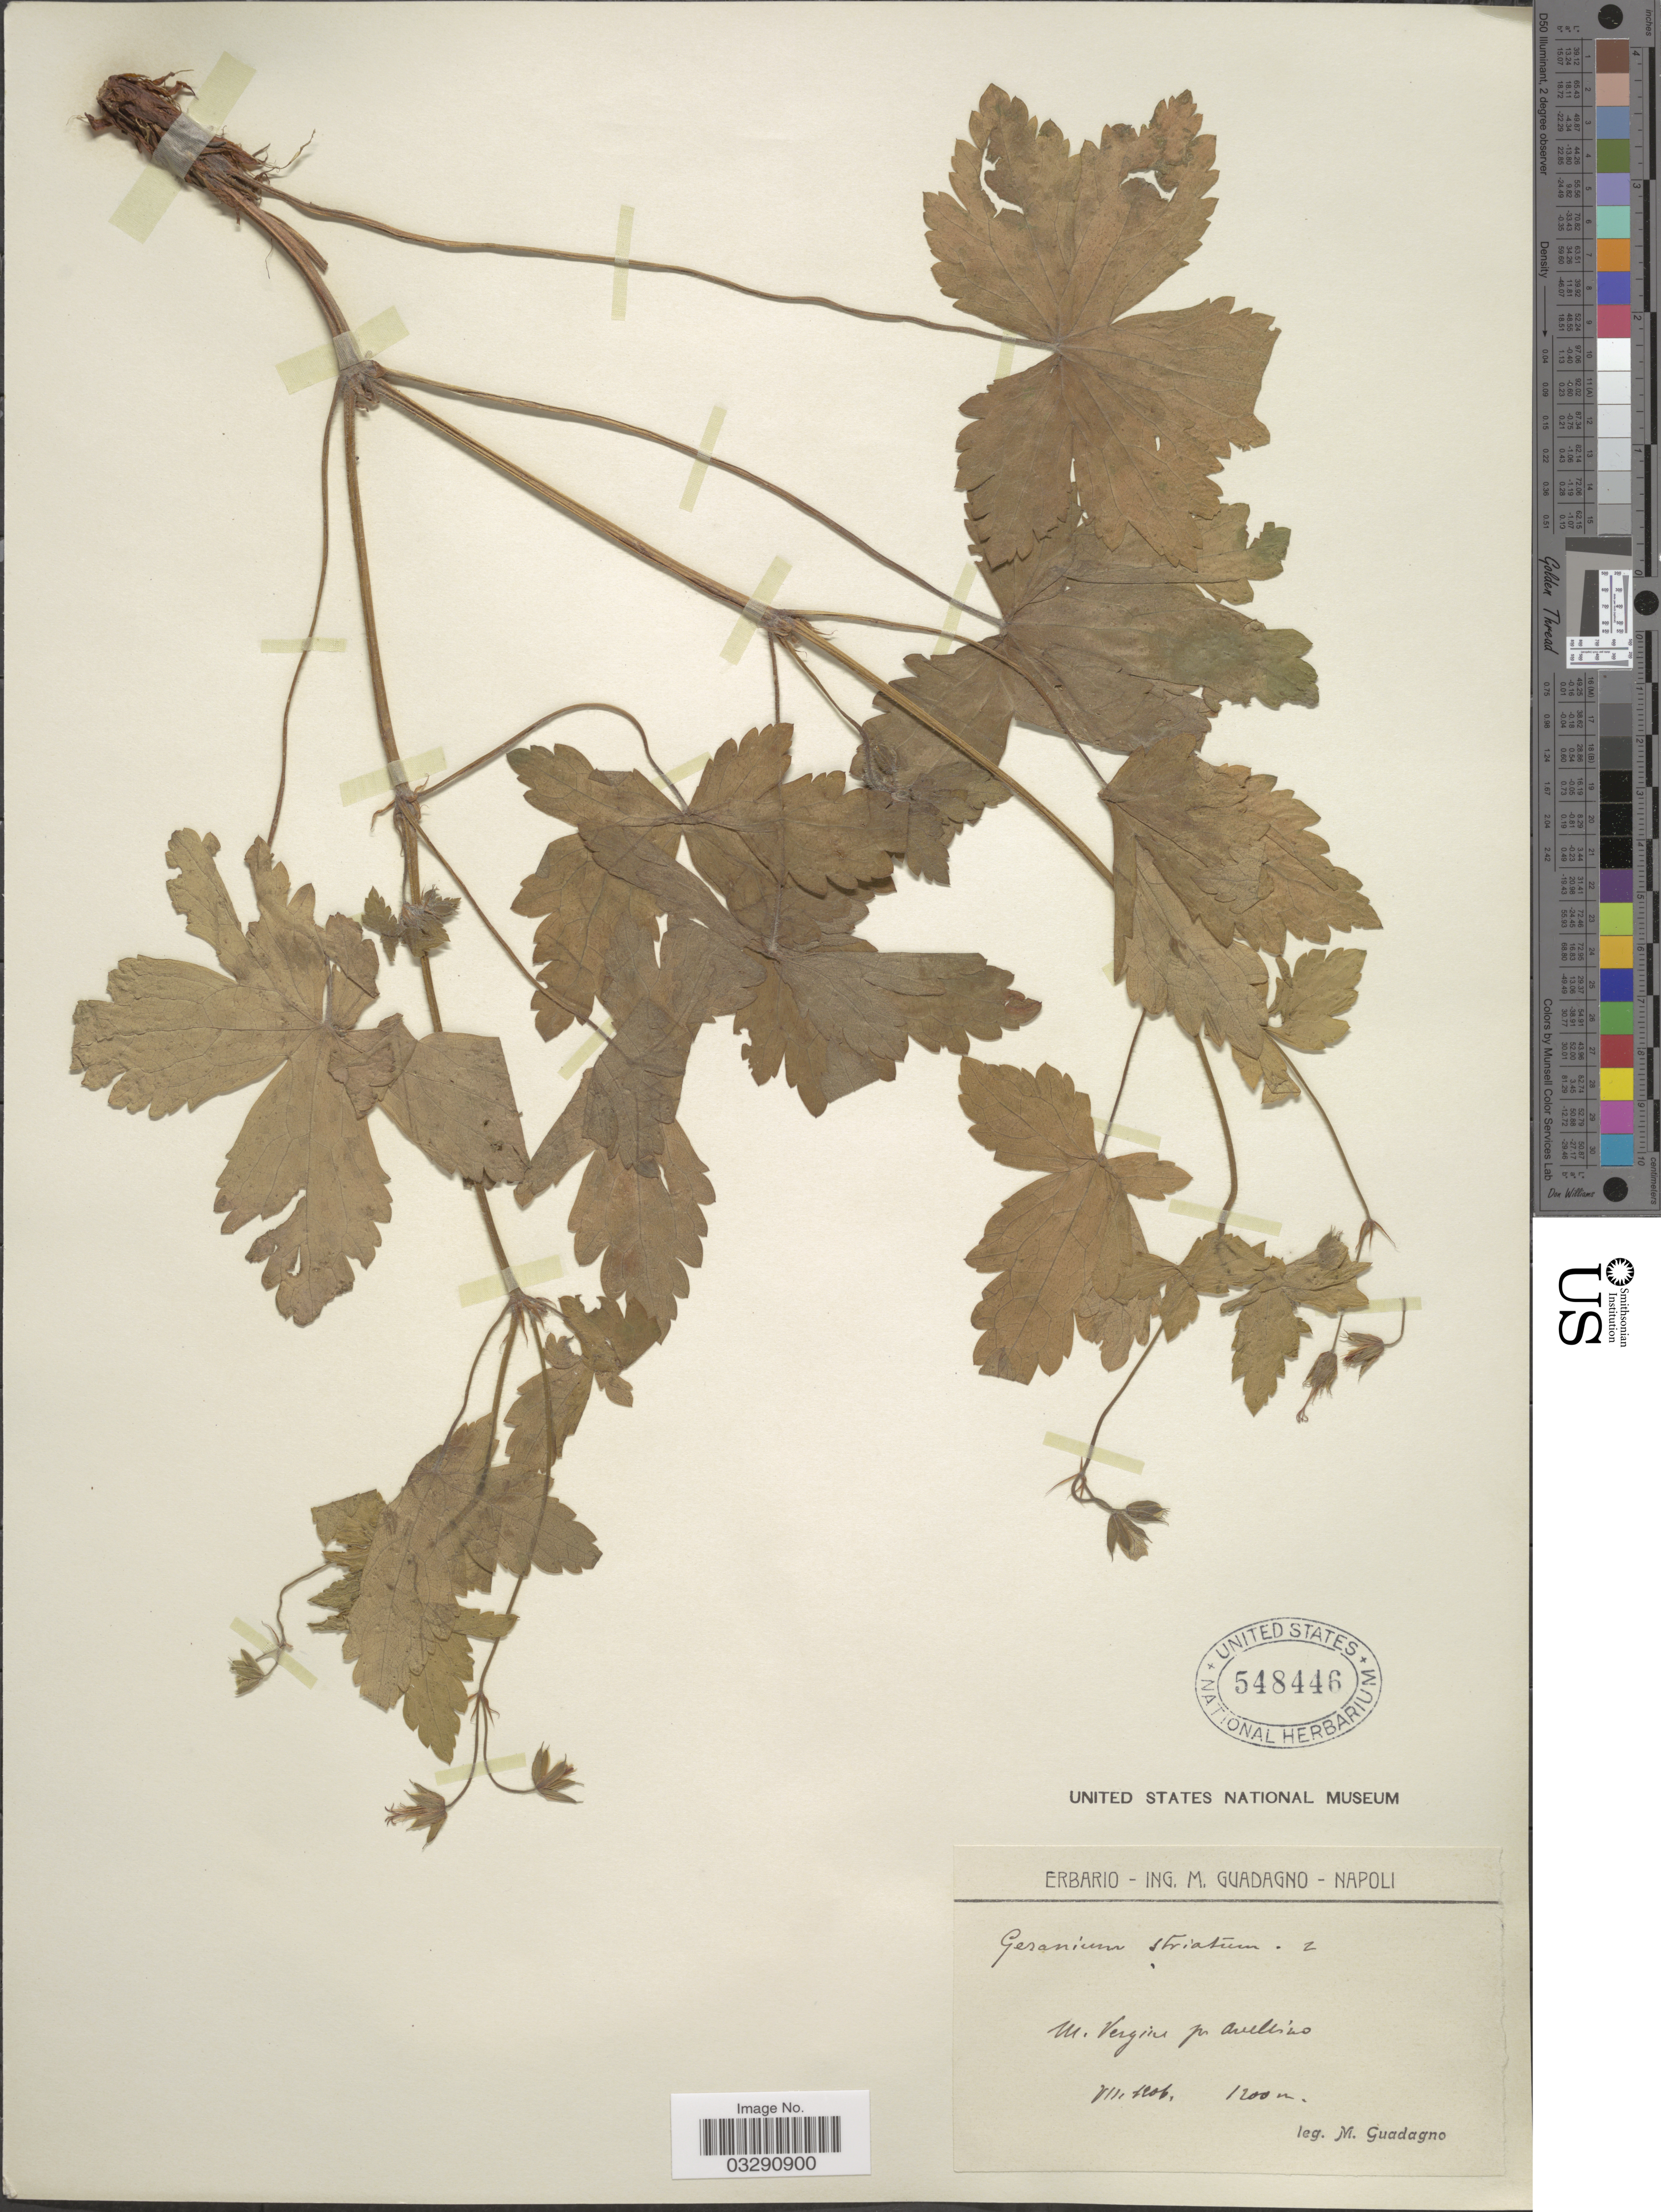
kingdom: Plantae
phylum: Tracheophyta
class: Magnoliopsida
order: Geraniales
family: Geraniaceae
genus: Geranium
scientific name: Geranium striatum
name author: L.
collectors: M. Guadagno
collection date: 1906-08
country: Italy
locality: M. Vergine pr Avellino.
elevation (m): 1200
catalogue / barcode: US 548446